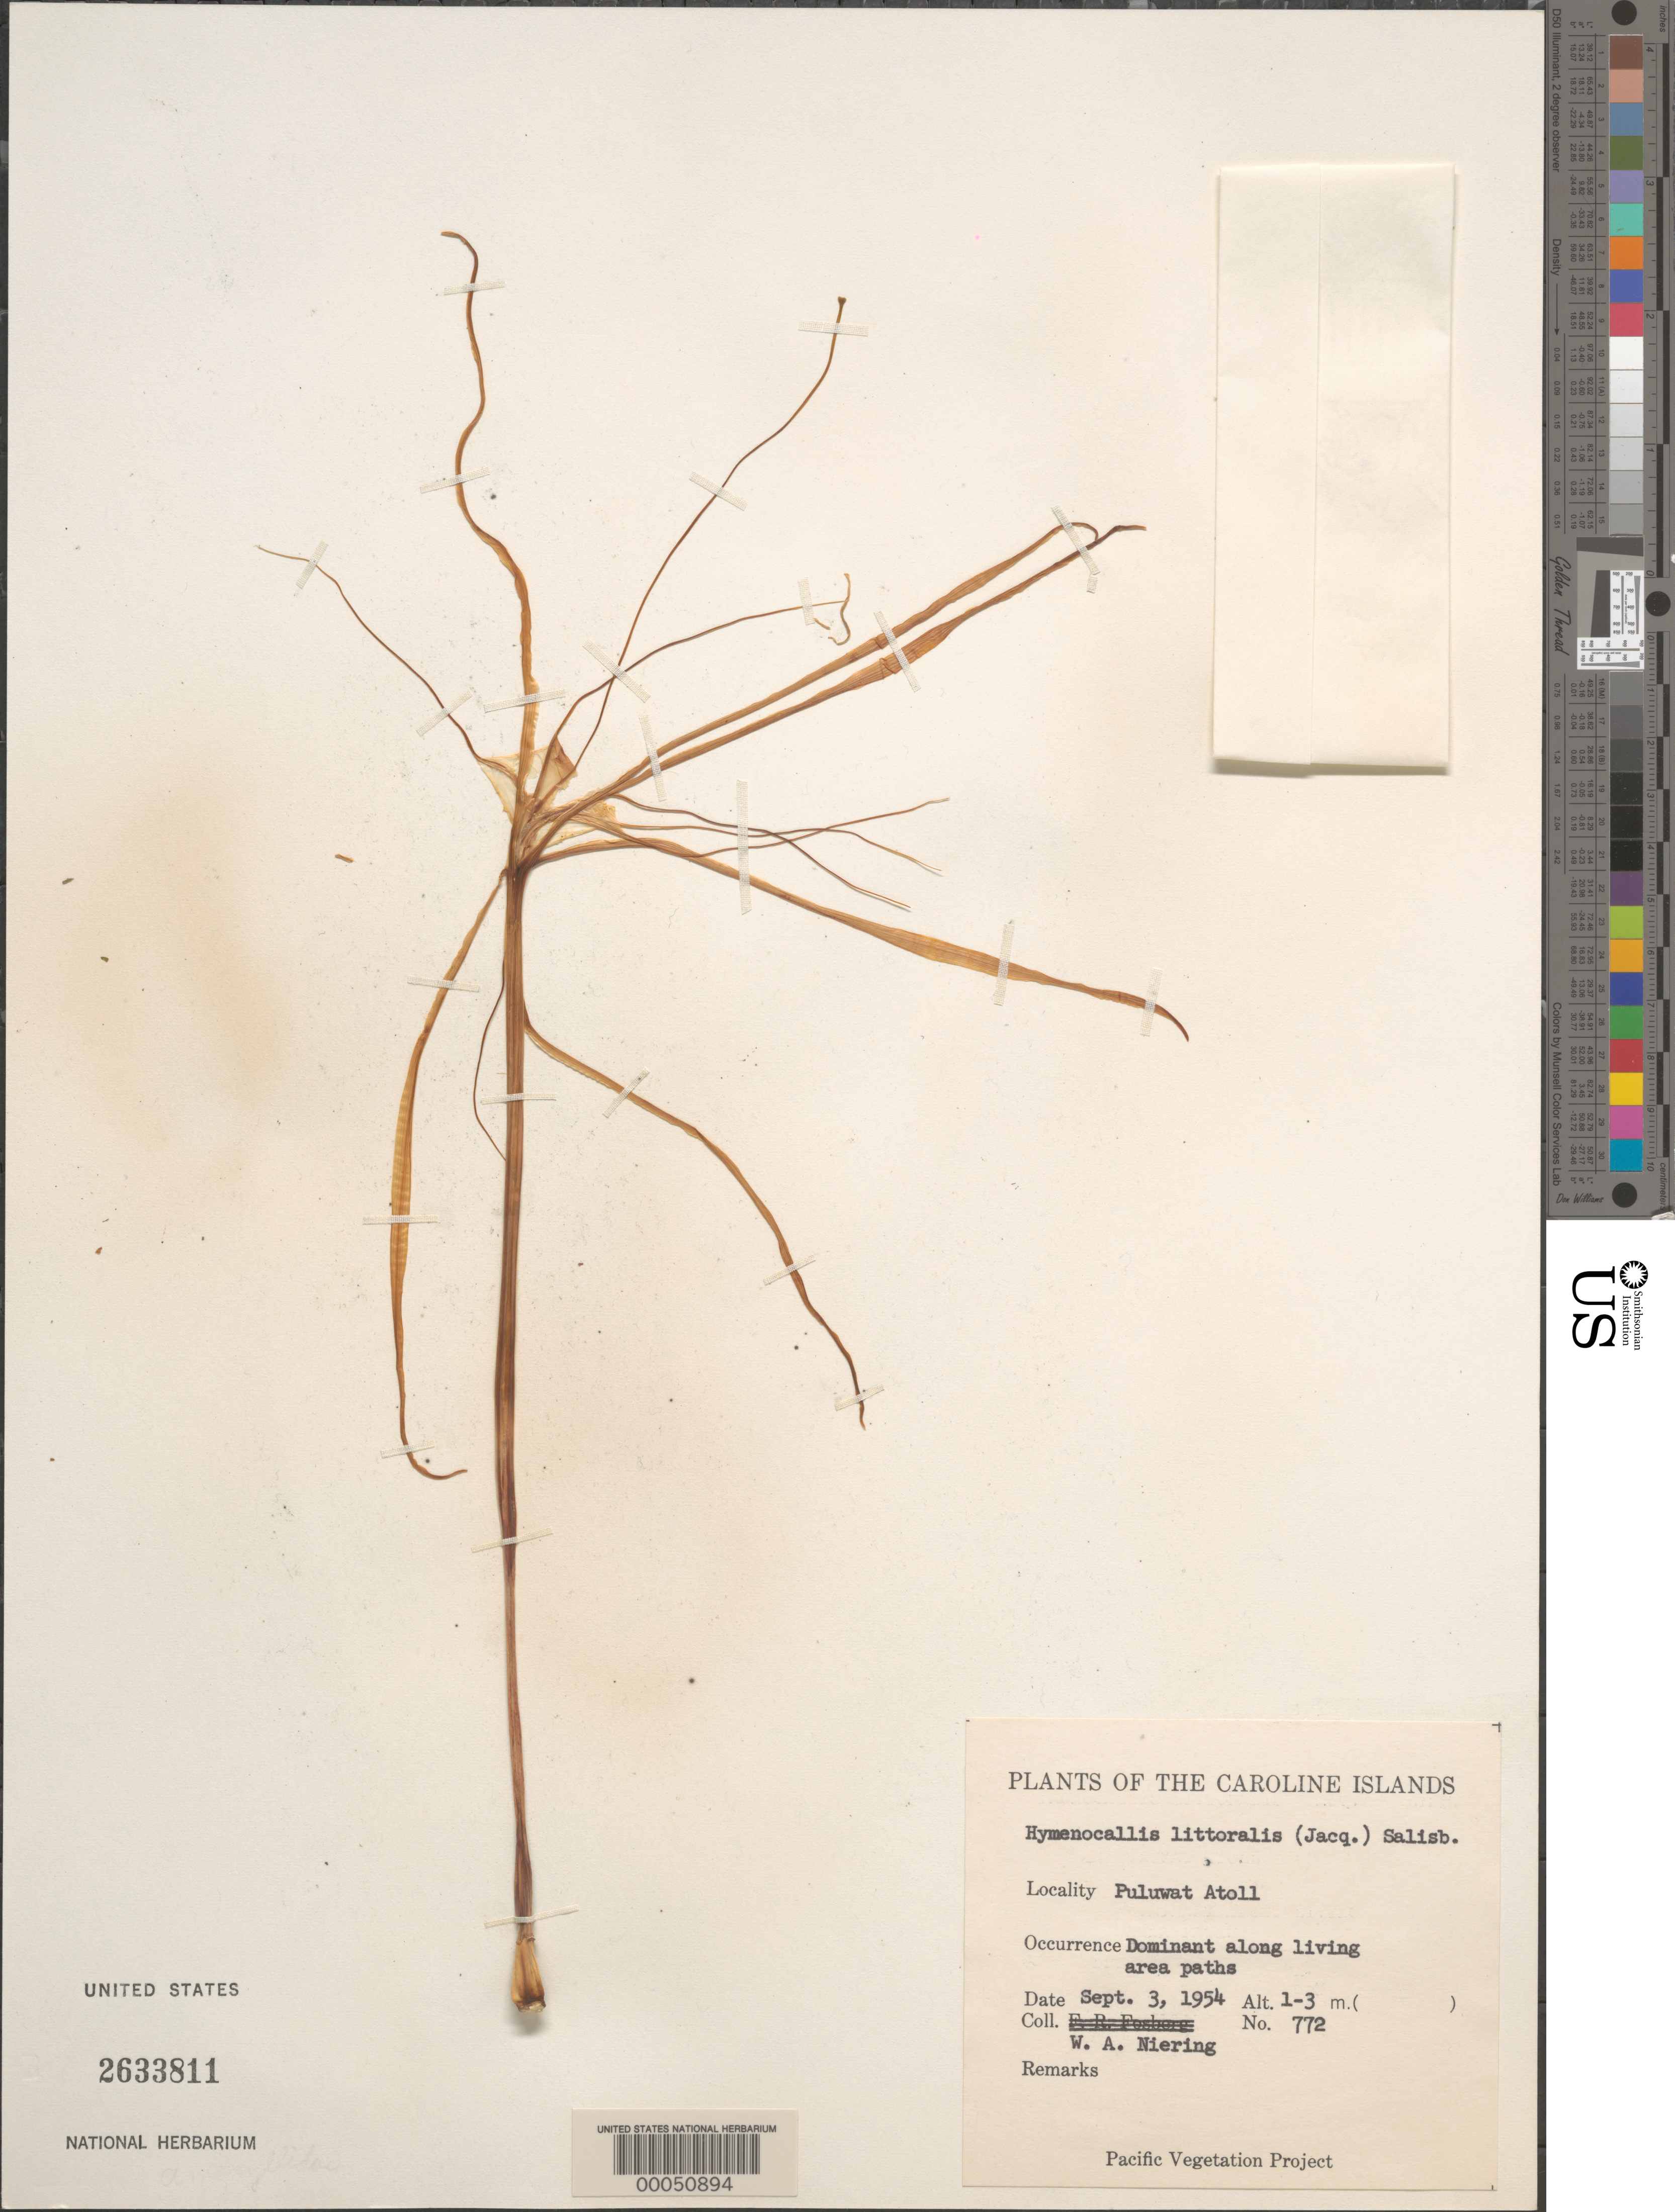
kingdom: Plantae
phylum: Tracheophyta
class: Liliopsida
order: Asparagales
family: Amaryllidaceae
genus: Hymenocallis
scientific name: Hymenocallis littoralis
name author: (Jacq.) Salisb.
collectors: W. Niering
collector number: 772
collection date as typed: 03 Sep 1954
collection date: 1954-09-03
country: Micronesia, Federated States of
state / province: Truk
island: Puluwat Atoll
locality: Puluwat Islet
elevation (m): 1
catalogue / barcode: US 2633811